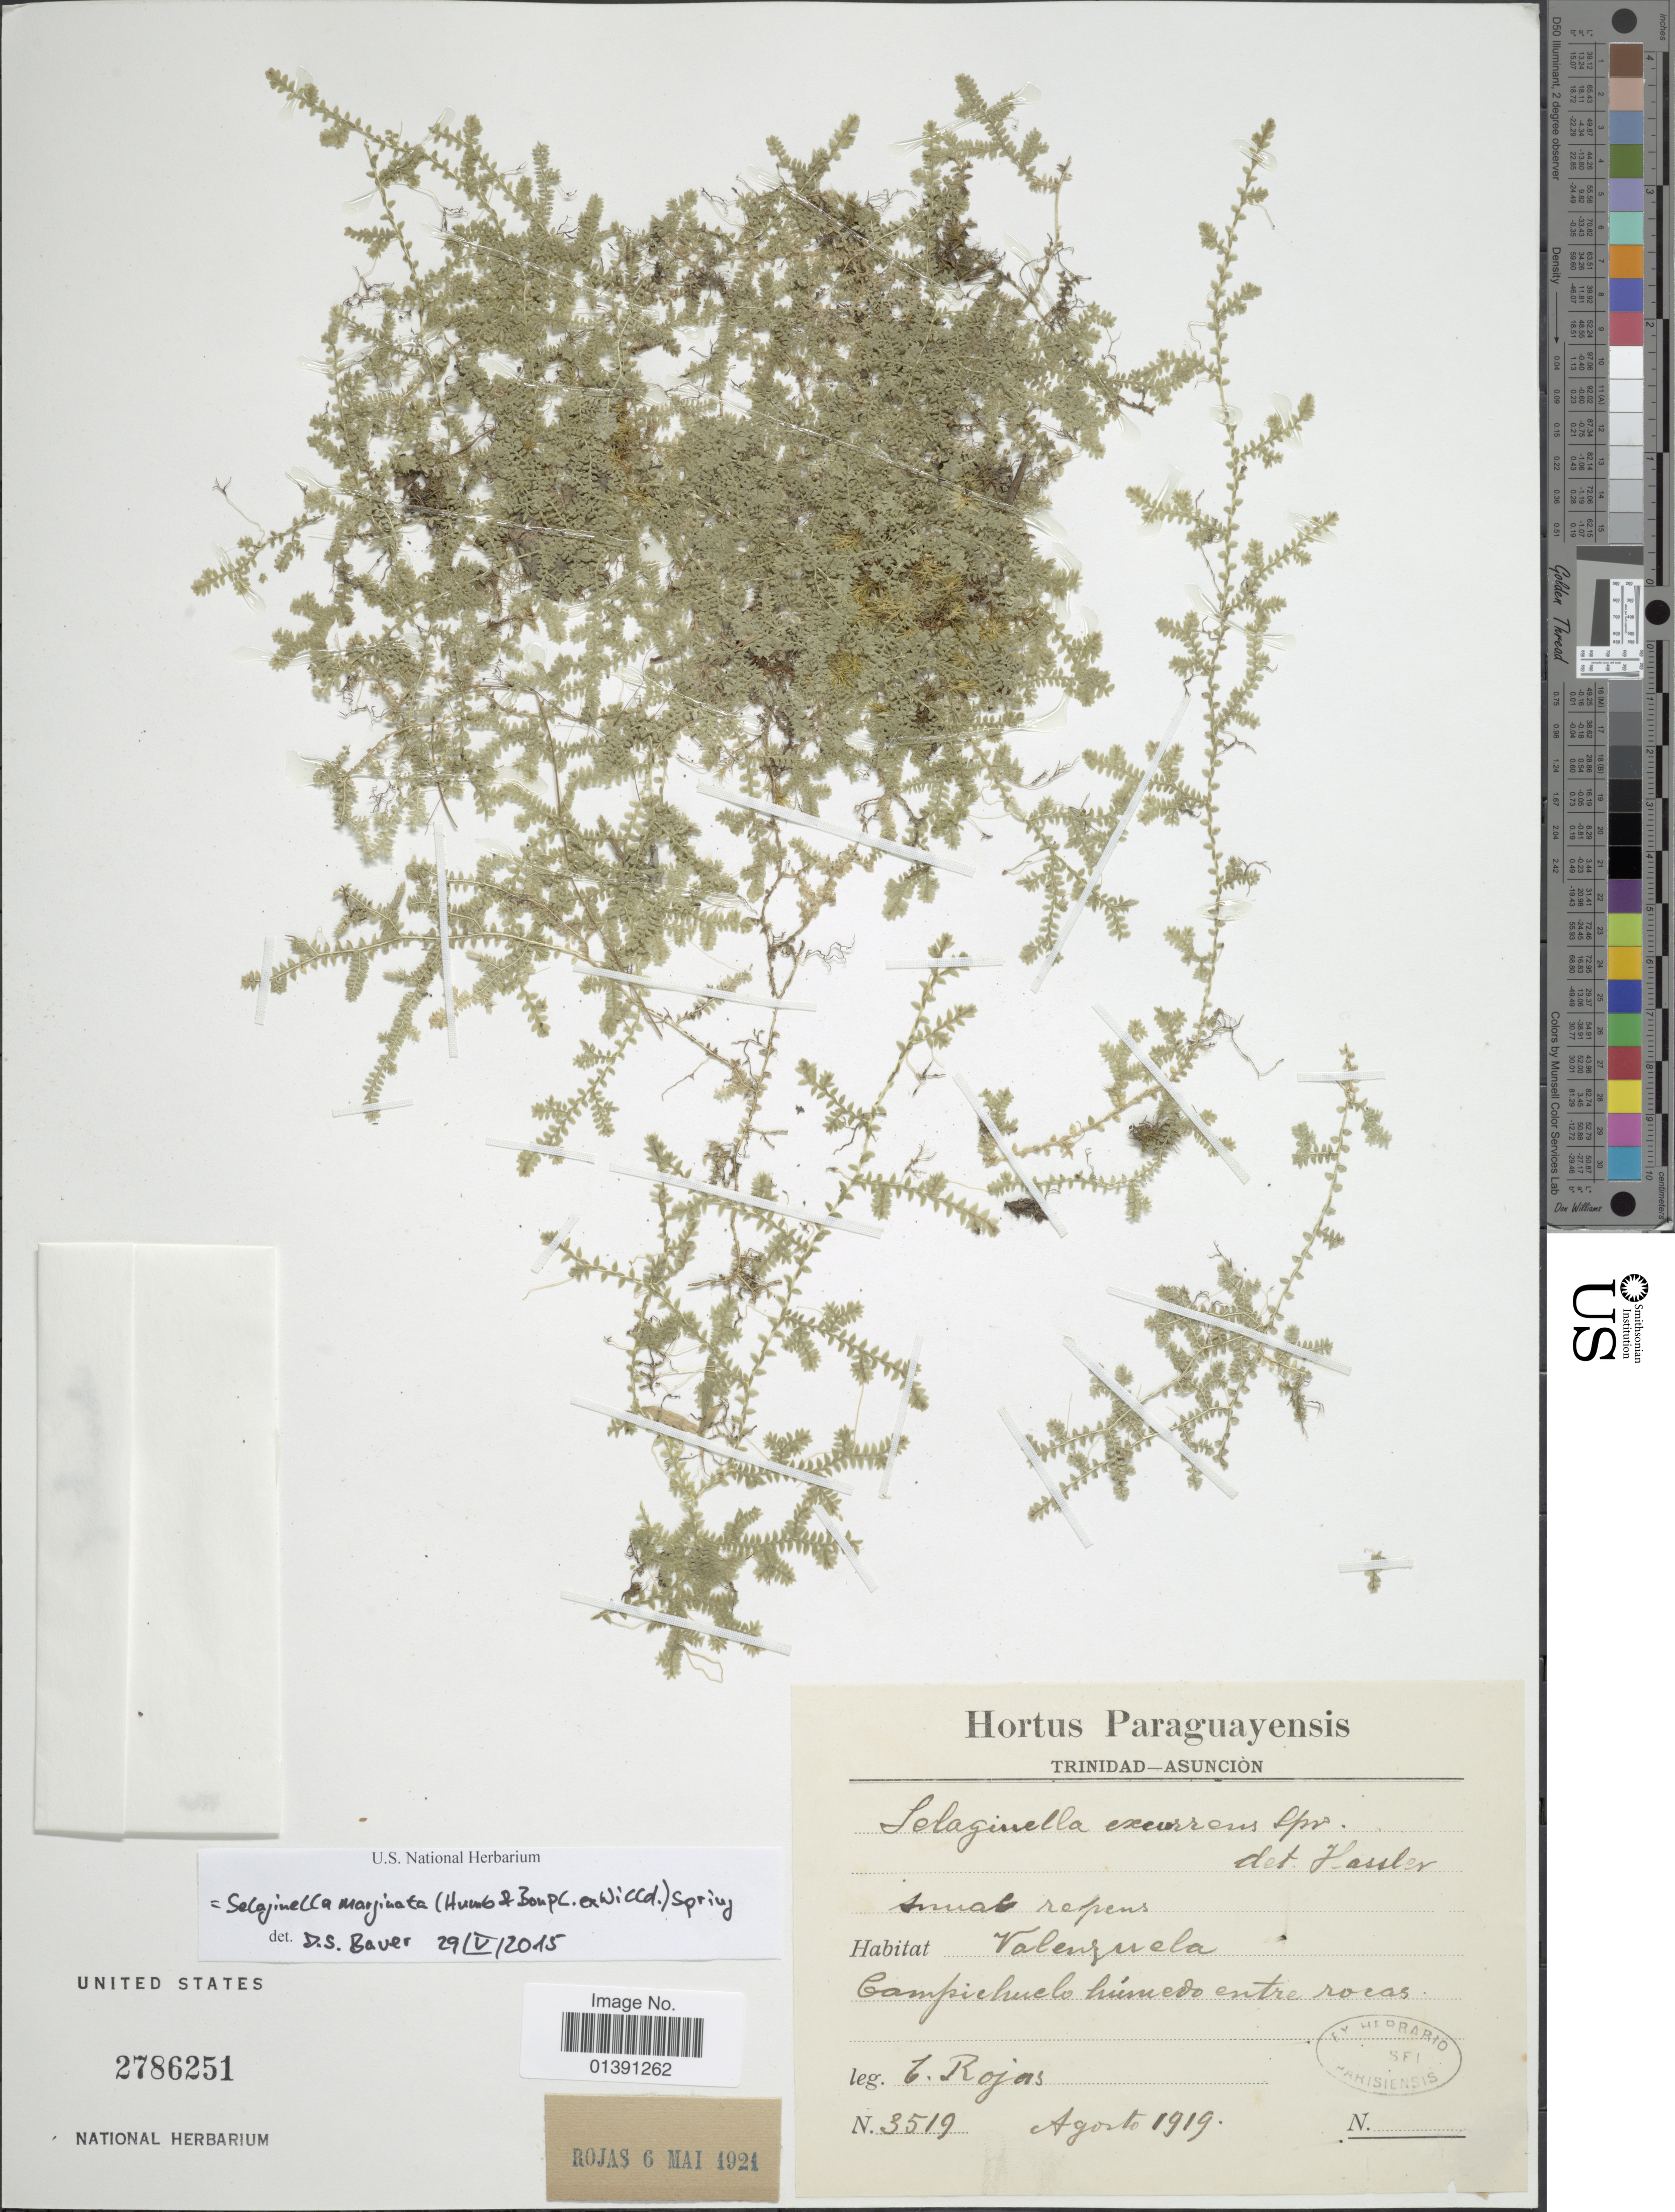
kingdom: Plantae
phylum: Tracheophyta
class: Lycopodiopsida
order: Selaginellales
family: Selaginellaceae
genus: Selaginella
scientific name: Selaginella marginata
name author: (Humb. & Bonpl.) Spring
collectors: C. Rojas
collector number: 3519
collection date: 1919-08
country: Paraguay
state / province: Asuncion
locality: Valenzuela, Campichuelo humdo entre rocas.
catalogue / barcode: US 2786251